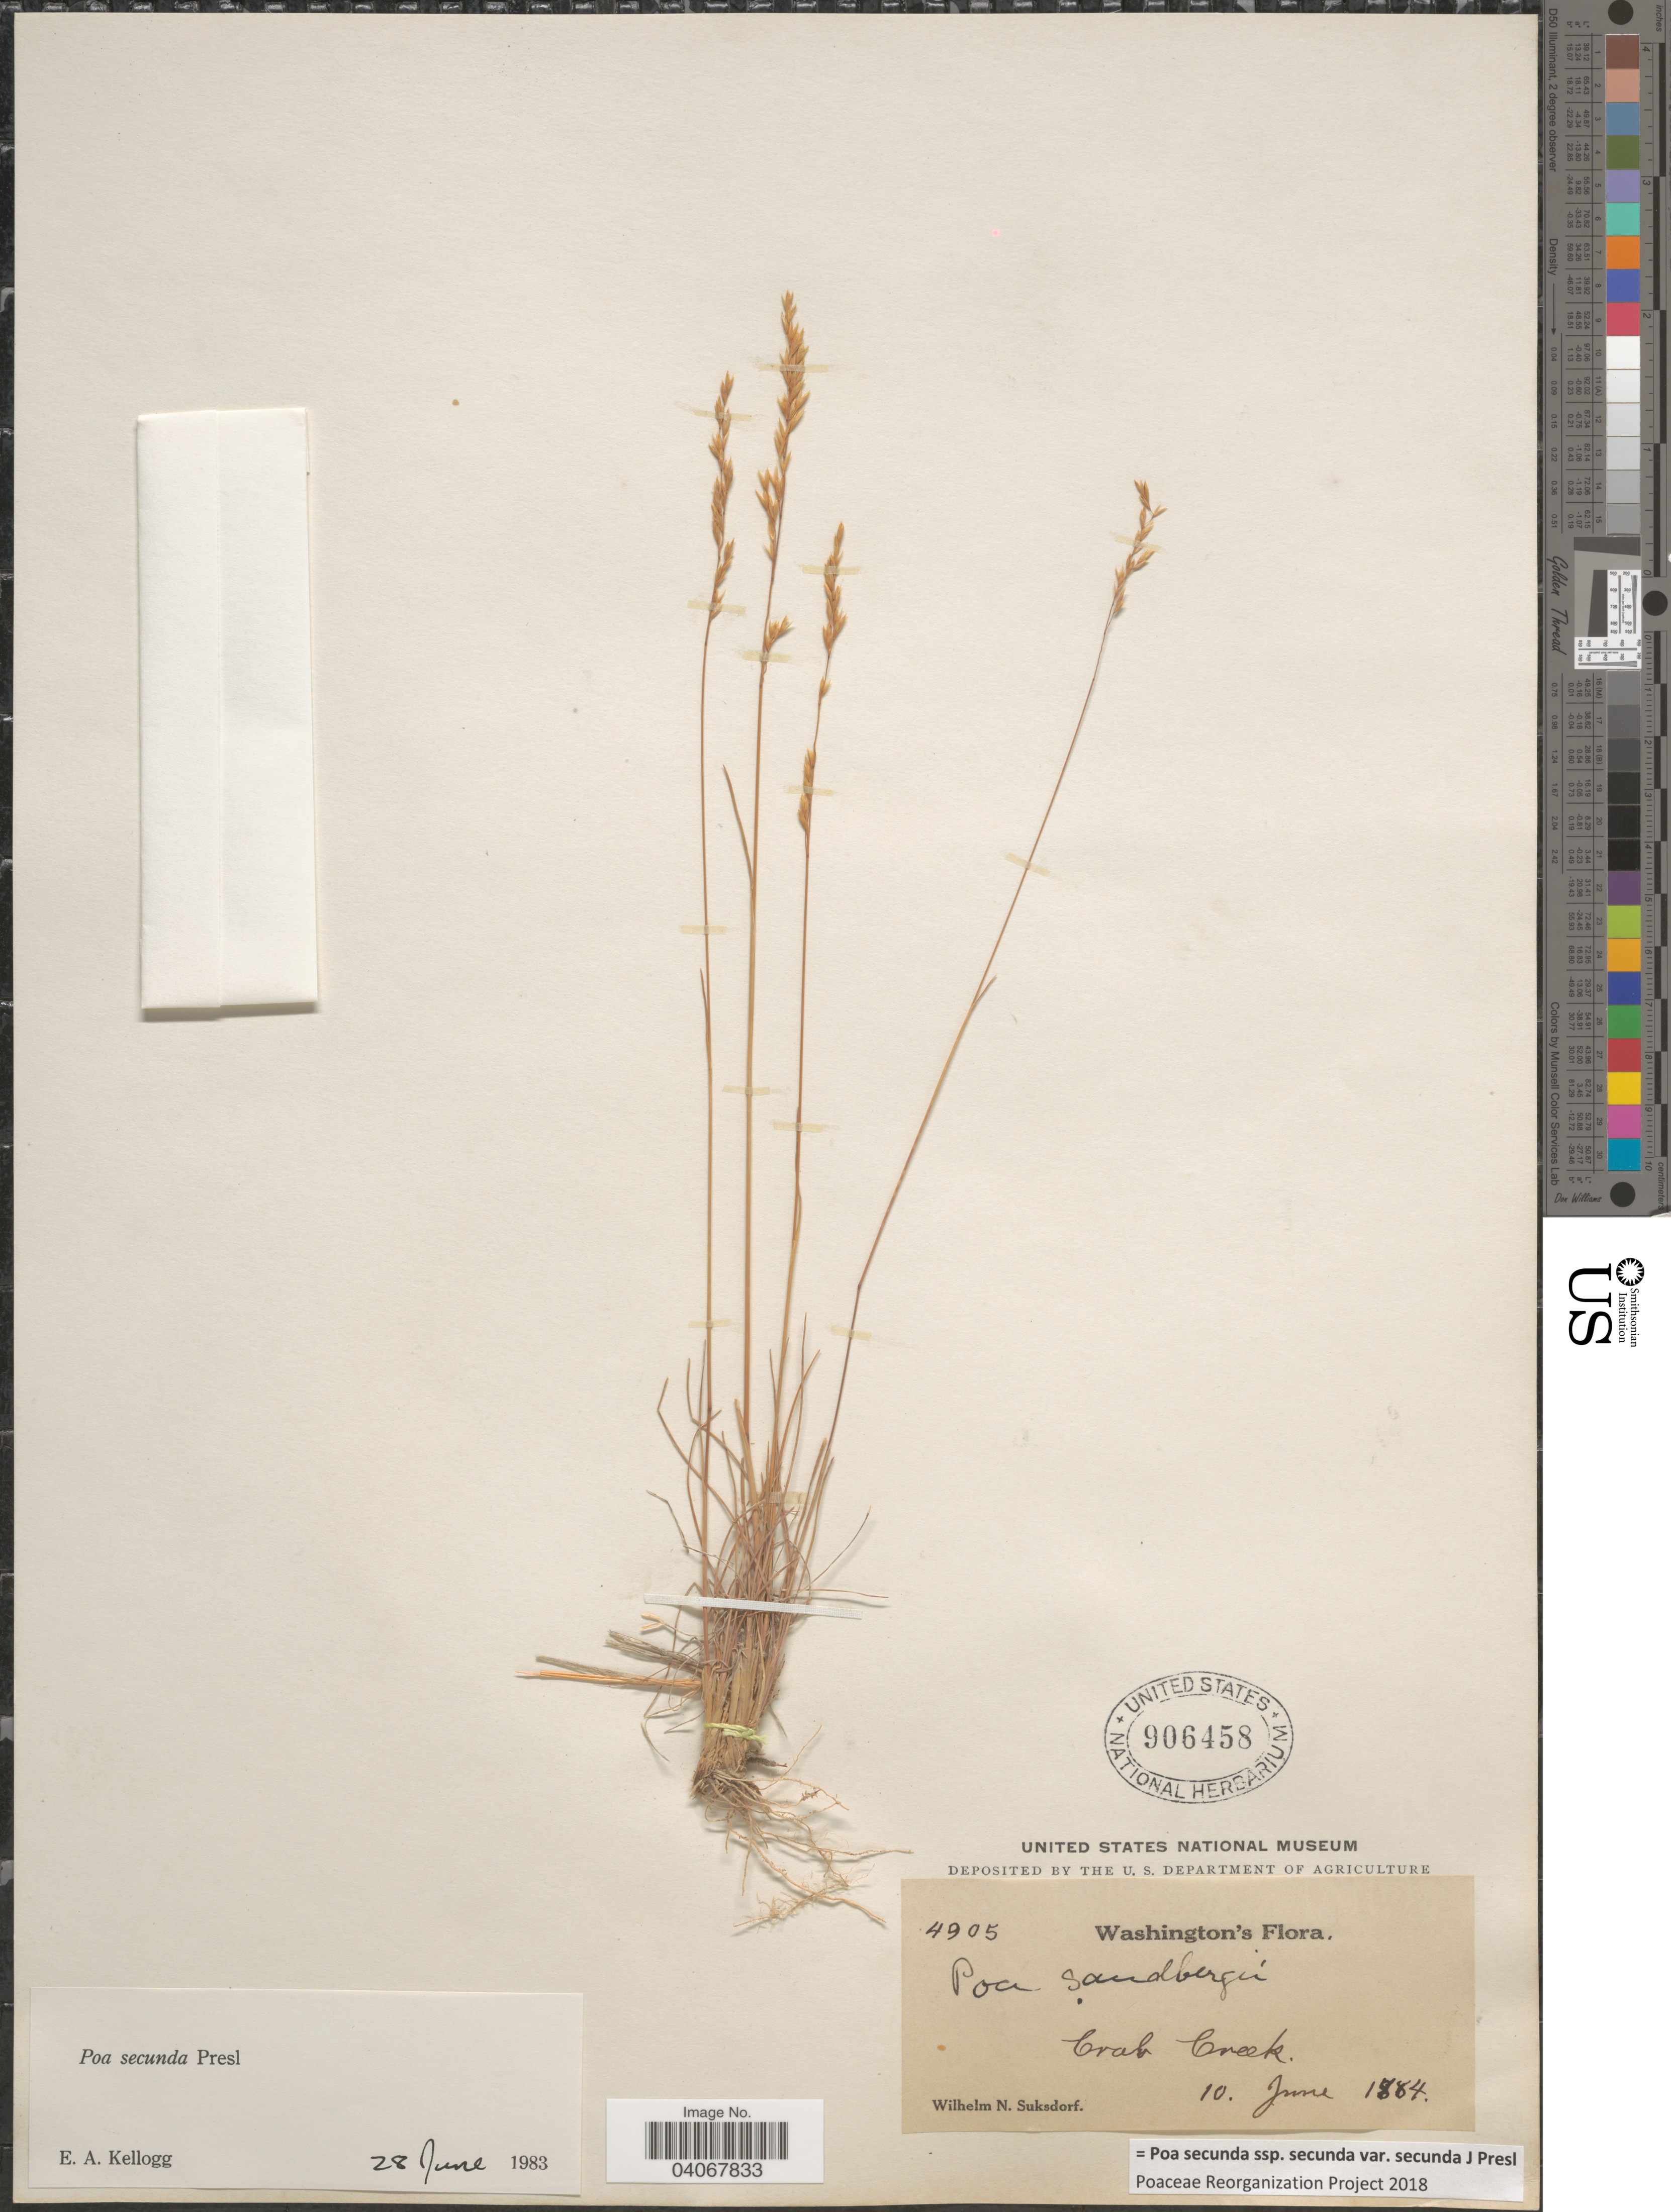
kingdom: Plantae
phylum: Tracheophyta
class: Liliopsida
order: Poales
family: Poaceae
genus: Poa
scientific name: Poa secunda subsp. secunda var. secunda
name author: J. Presl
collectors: W. N. Suksdorf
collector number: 4905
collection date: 1884-06-10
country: United States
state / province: Washington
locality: Crab Creek.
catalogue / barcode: US 906458